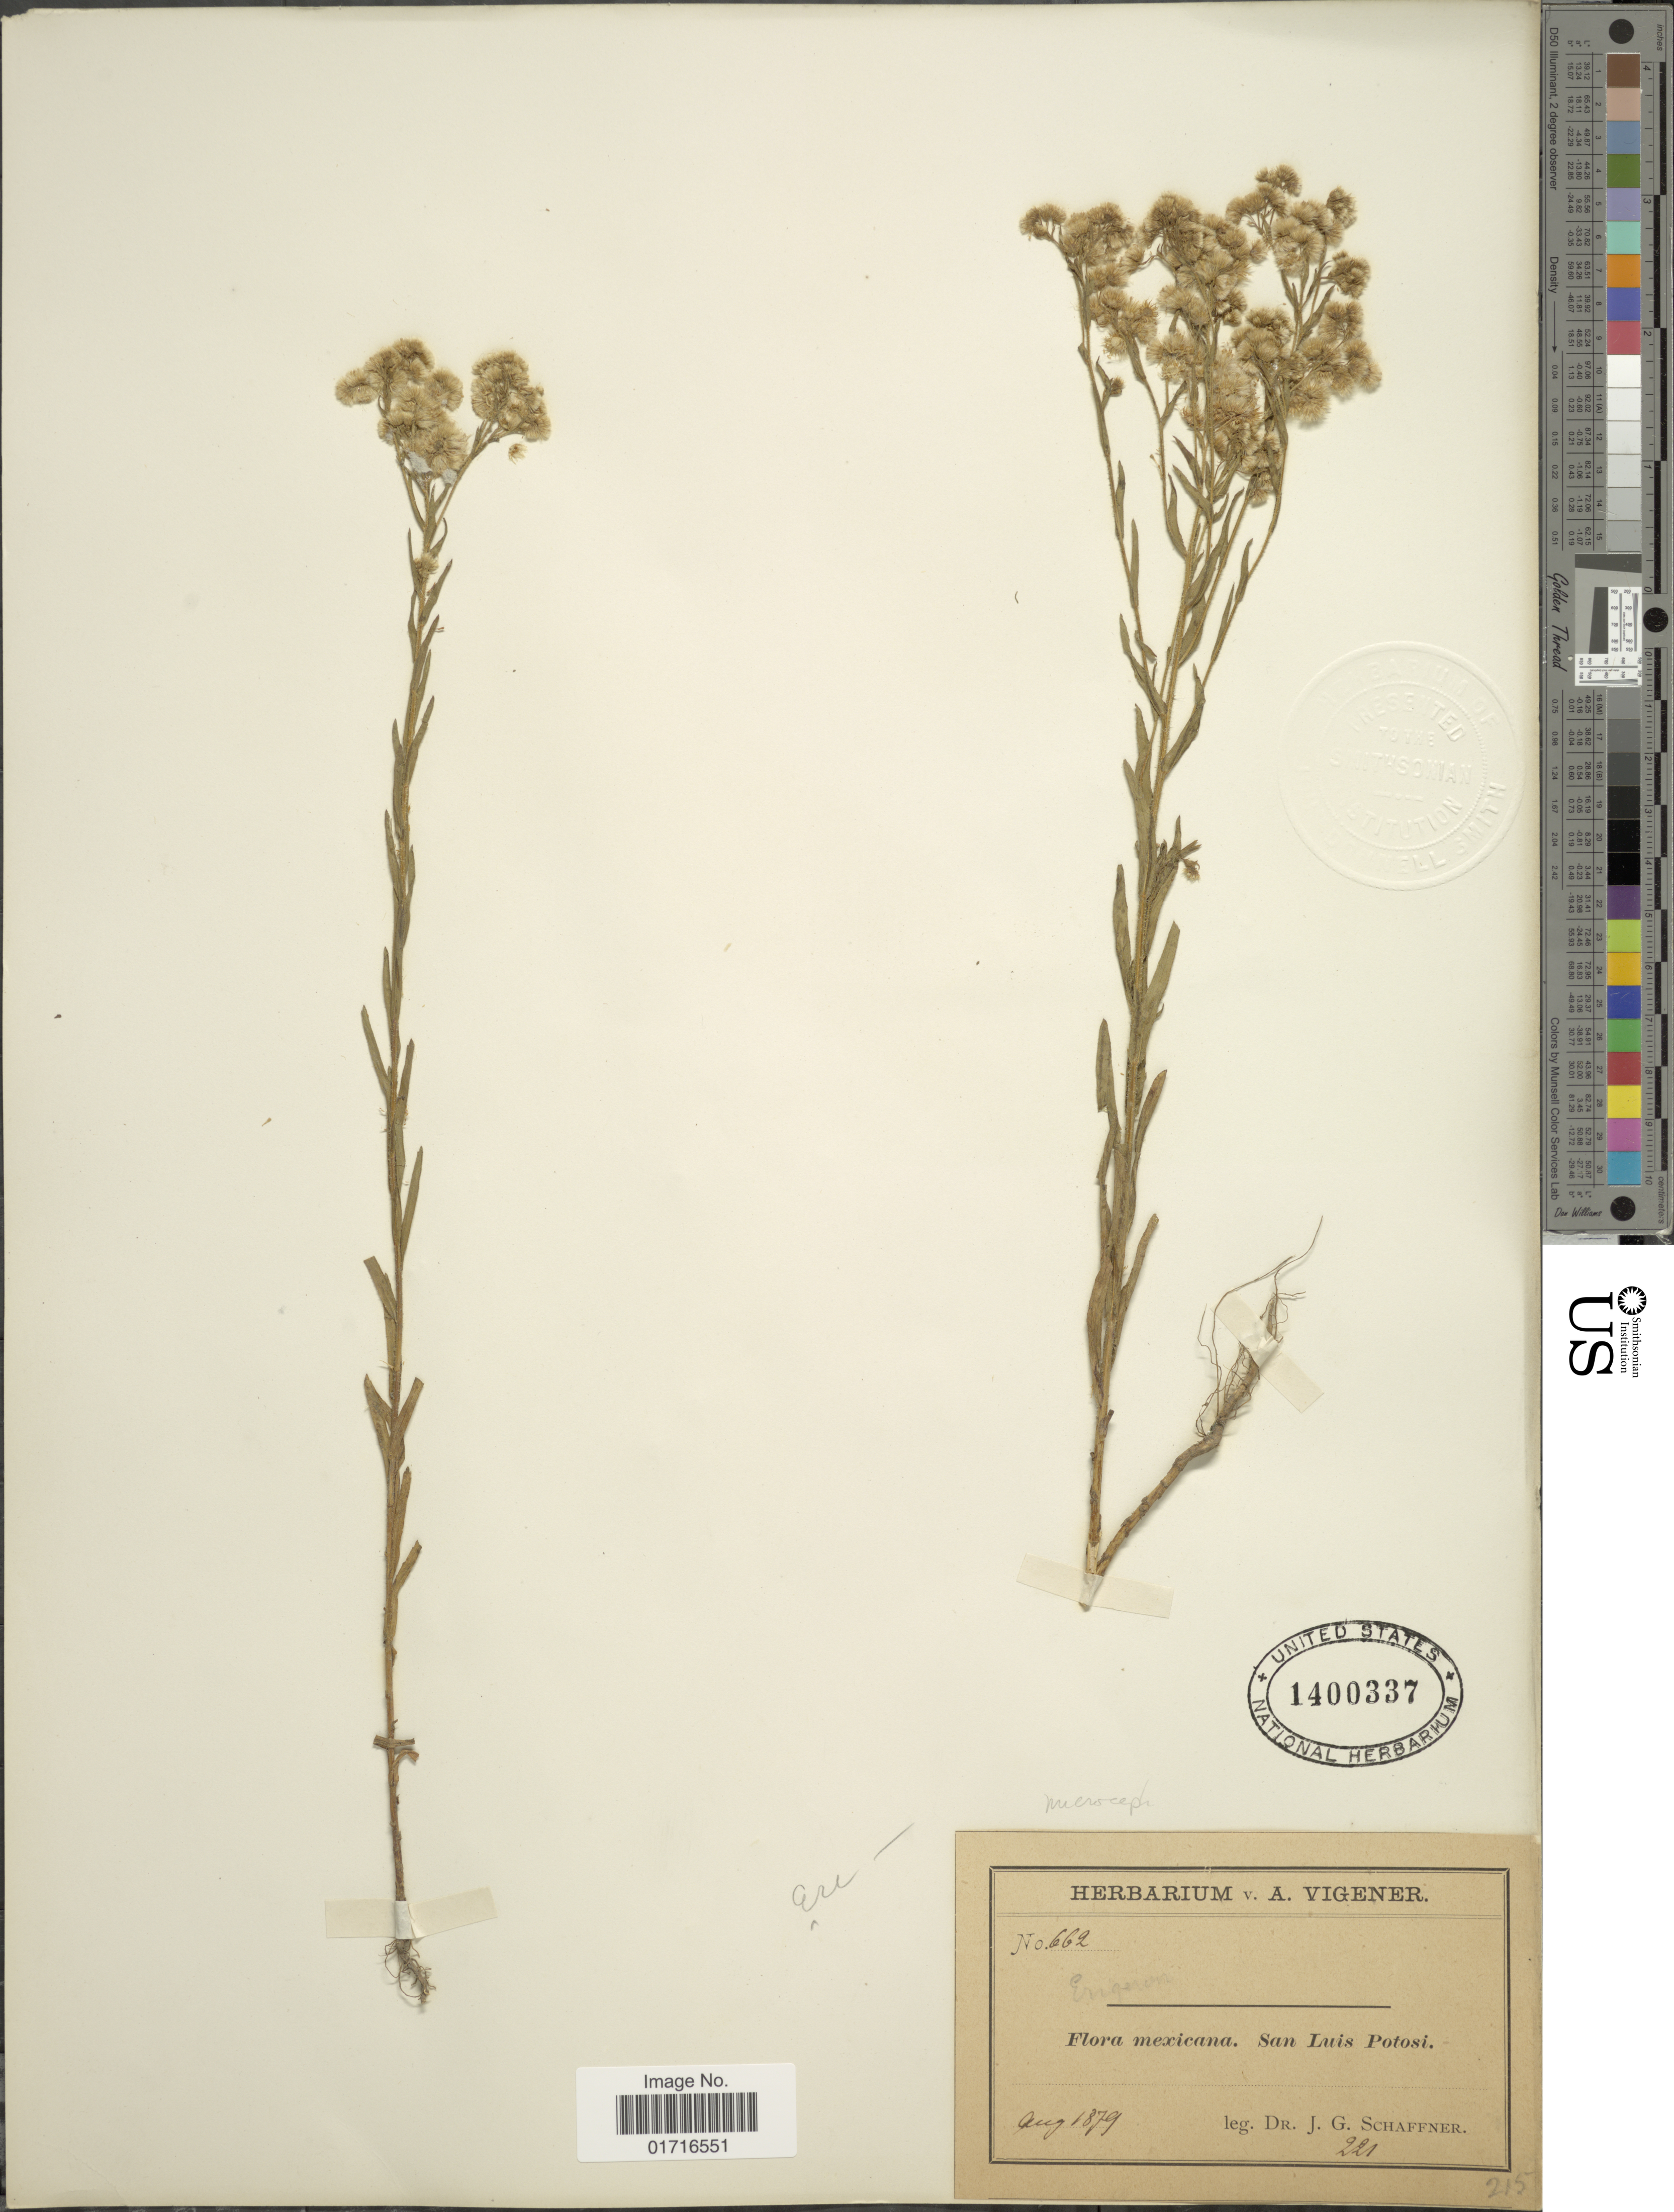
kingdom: Plantae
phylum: Tracheophyta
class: Magnoliopsida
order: Asterales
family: Asteraceae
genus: Conyza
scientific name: Conyza microcephala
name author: Hemsl.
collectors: J. G. Schaffner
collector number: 662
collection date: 1879-08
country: Mexico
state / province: San Luis Potosí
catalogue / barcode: US 1400337